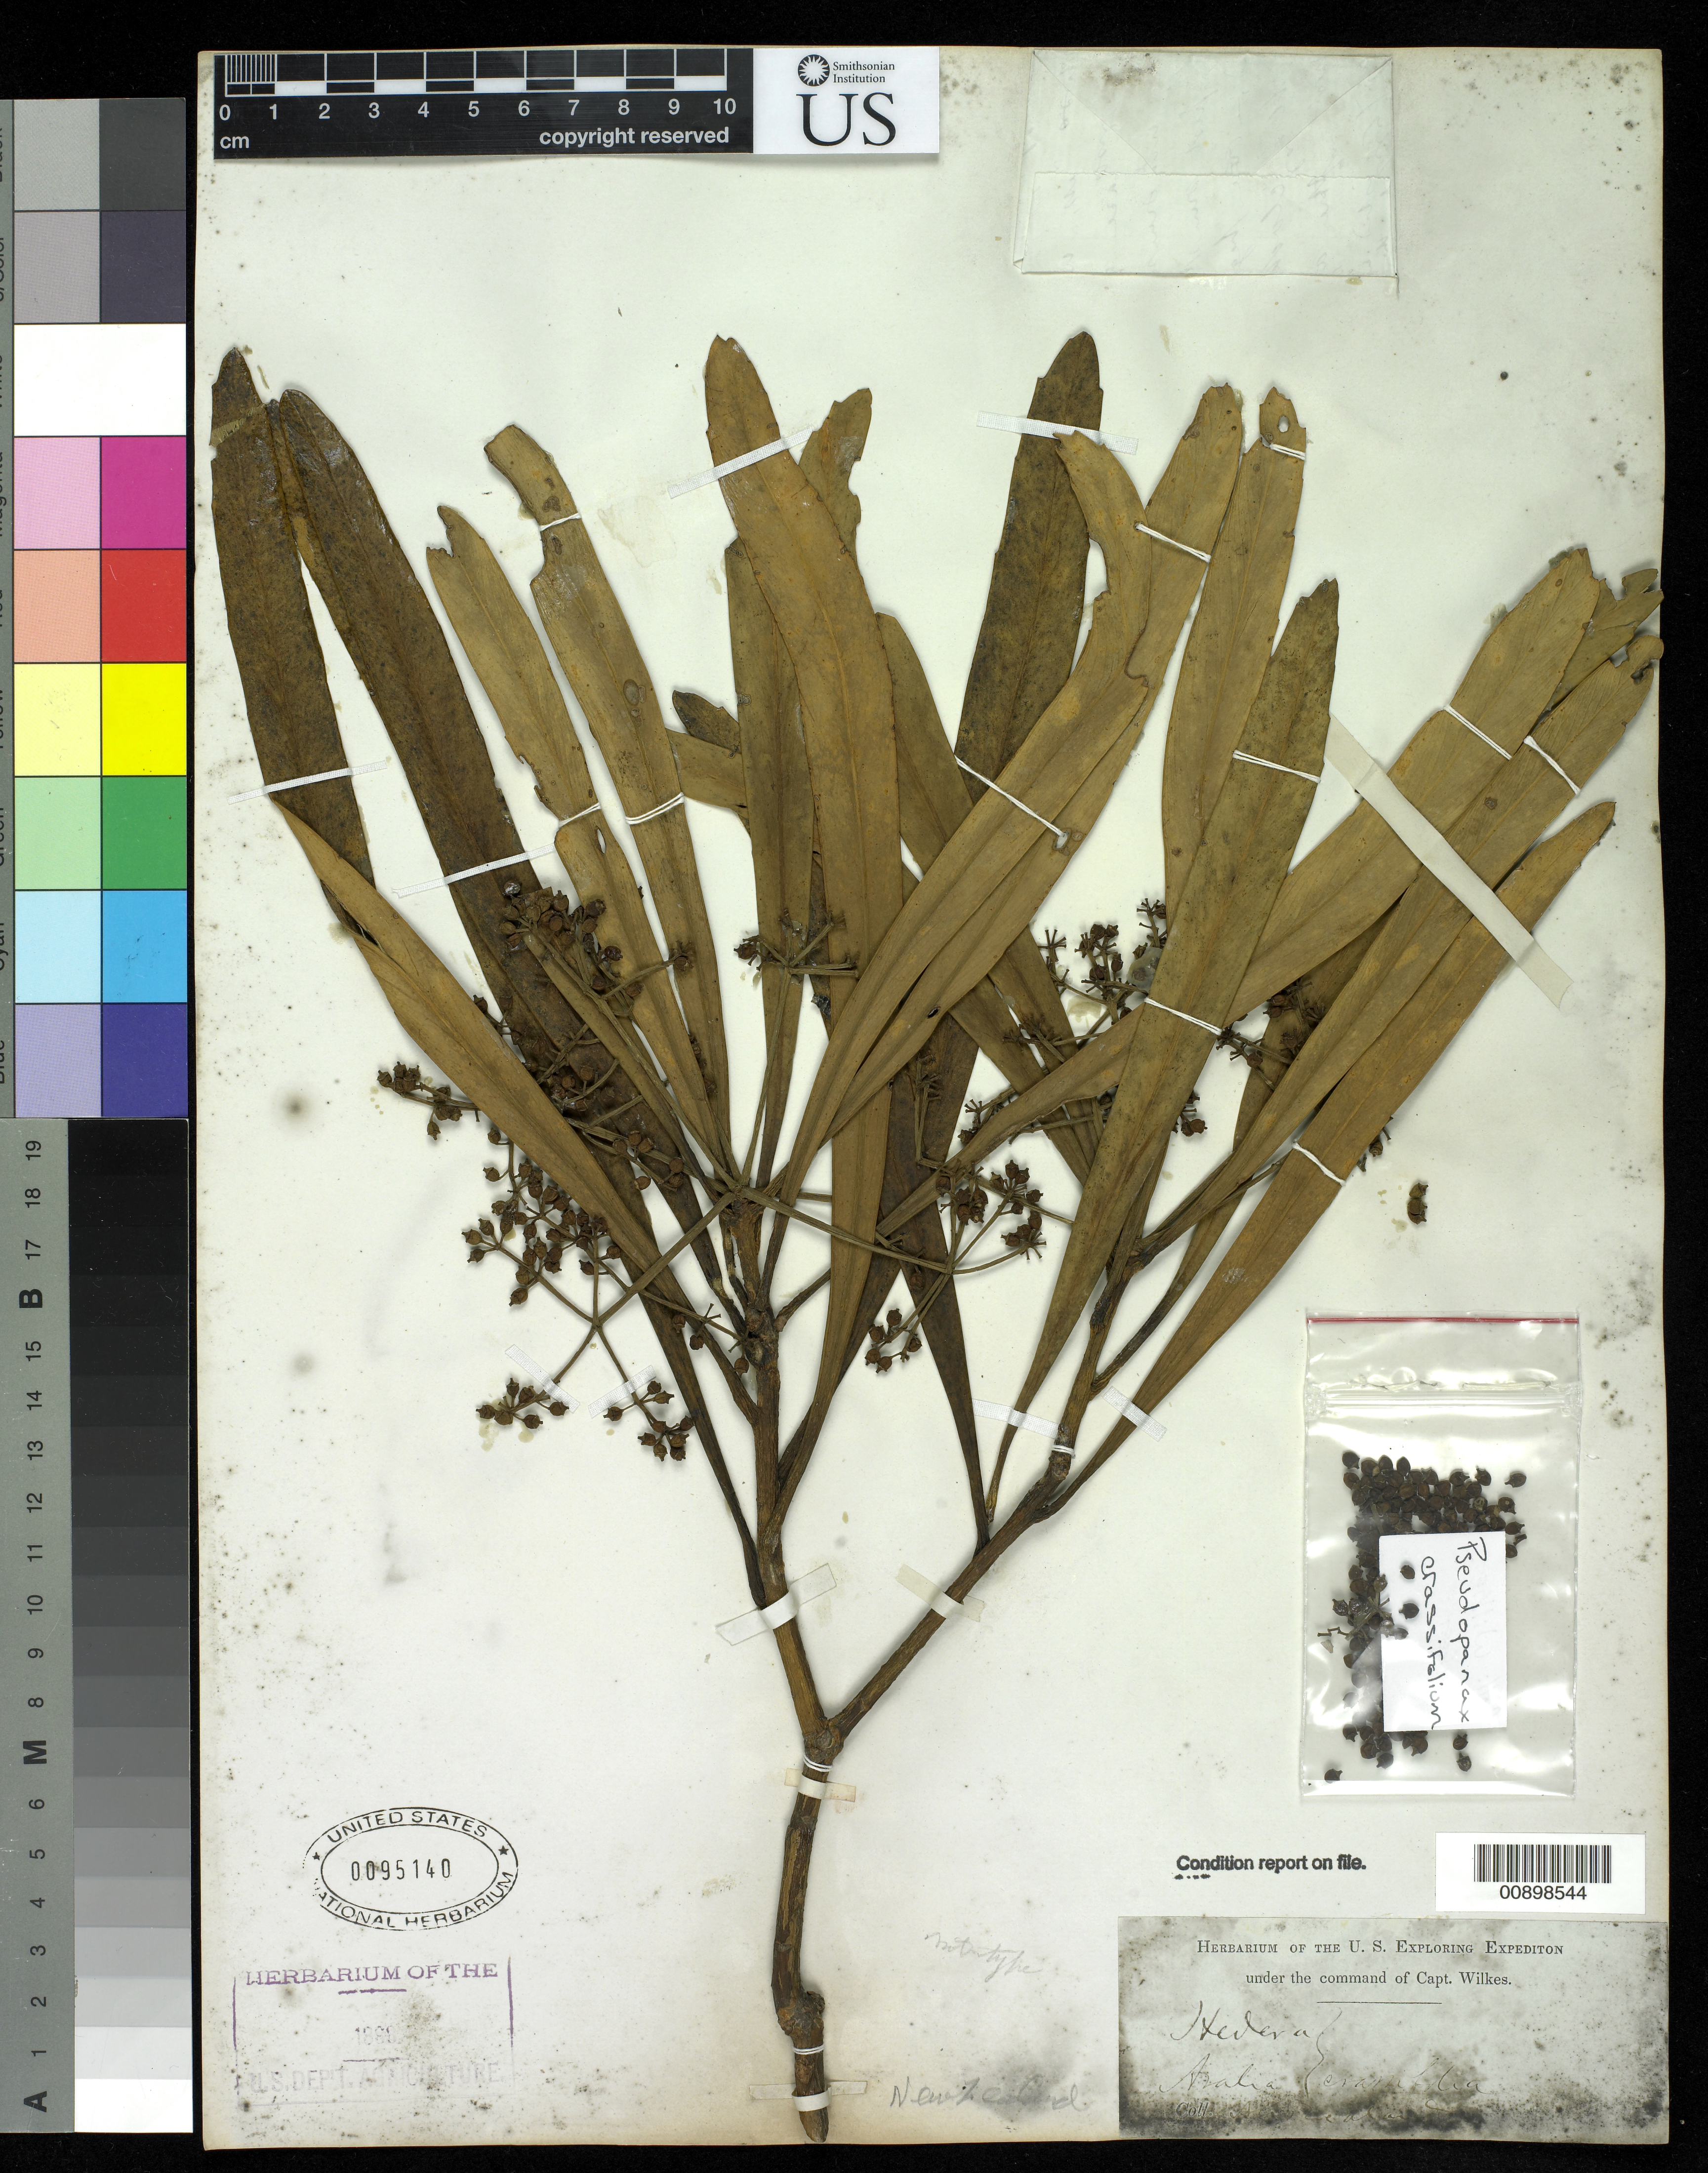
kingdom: Plantae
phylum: Tracheophyta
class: Magnoliopsida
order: Apiales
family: Araliaceae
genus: Pseudopanax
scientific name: Pseudopanax crassifolius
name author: (Sol. ex A. Cunn.) K. Koch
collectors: Wilkes Explor. Exped.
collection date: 1838/1842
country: New Zealand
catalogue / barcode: US 95140